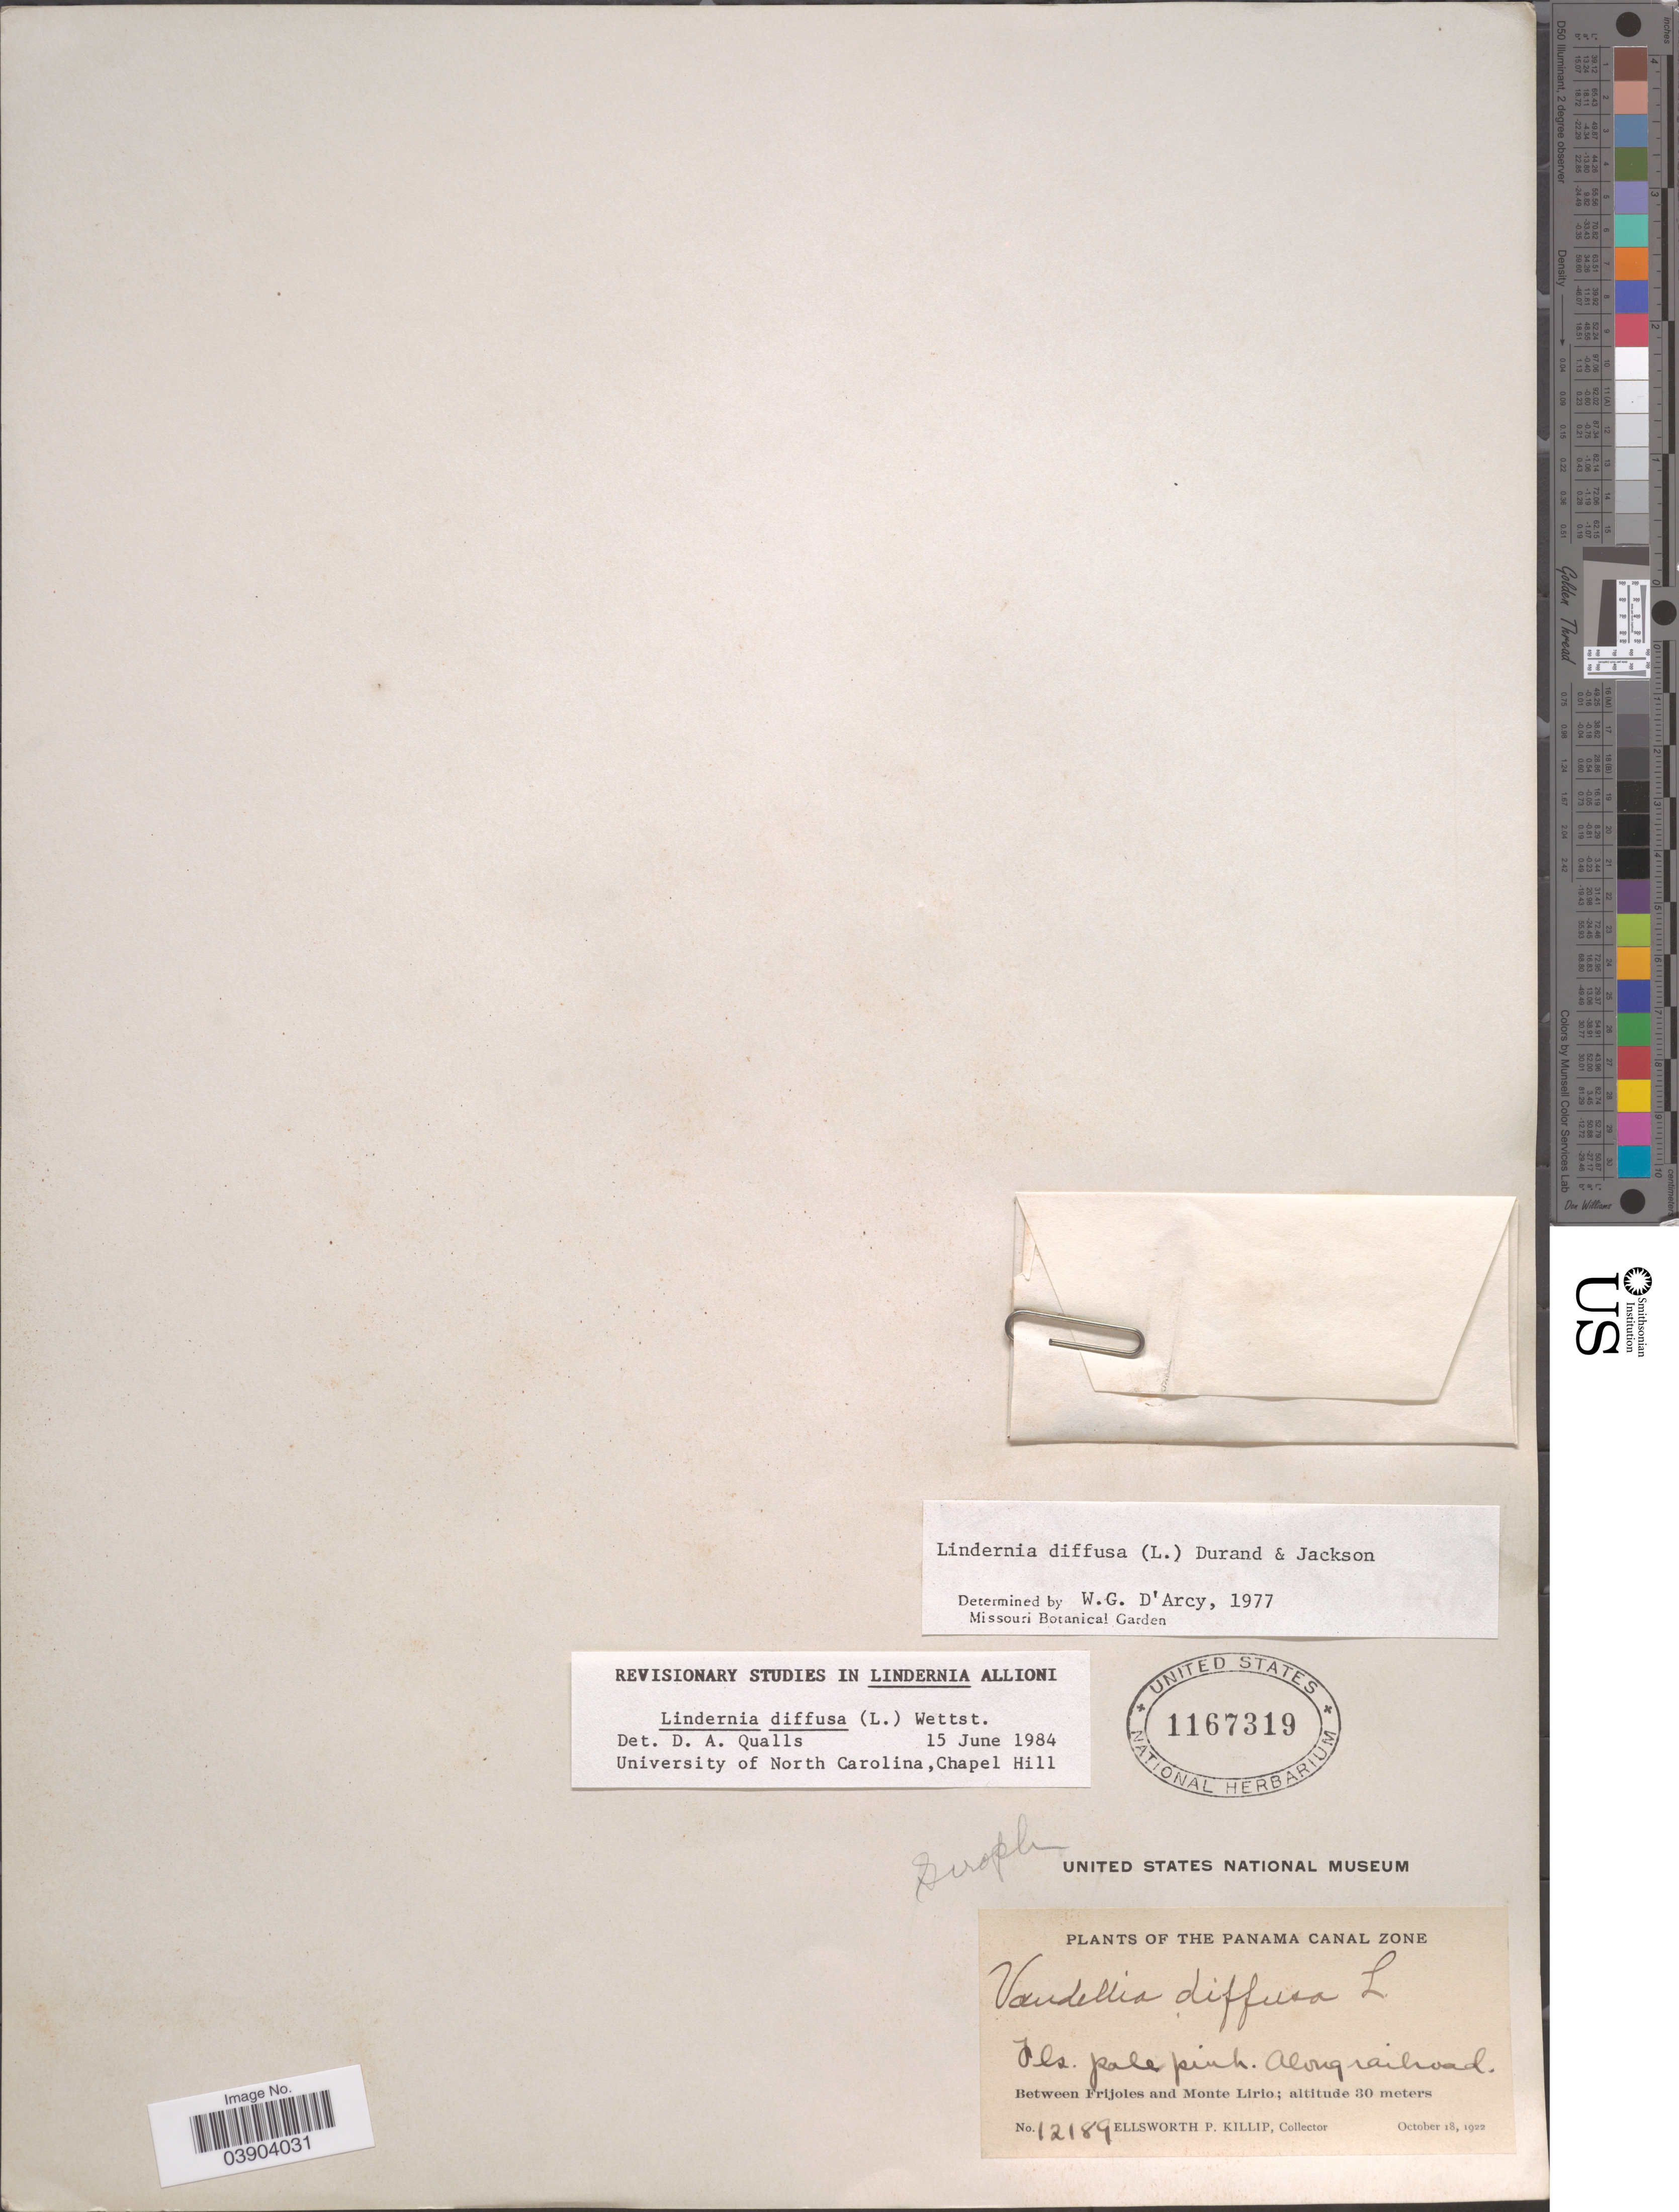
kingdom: Plantae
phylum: Tracheophyta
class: Magnoliopsida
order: Lamiales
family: Linderniaceae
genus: Lindernia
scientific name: Lindernia diffusa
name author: (L.) Wettst.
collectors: E. P. Killip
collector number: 12189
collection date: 1922-10-18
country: Panama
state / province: Colón / Panamá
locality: The Panama Canal Zone. Between Frijoles and Monte Lirio.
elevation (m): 30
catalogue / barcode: US 1167319